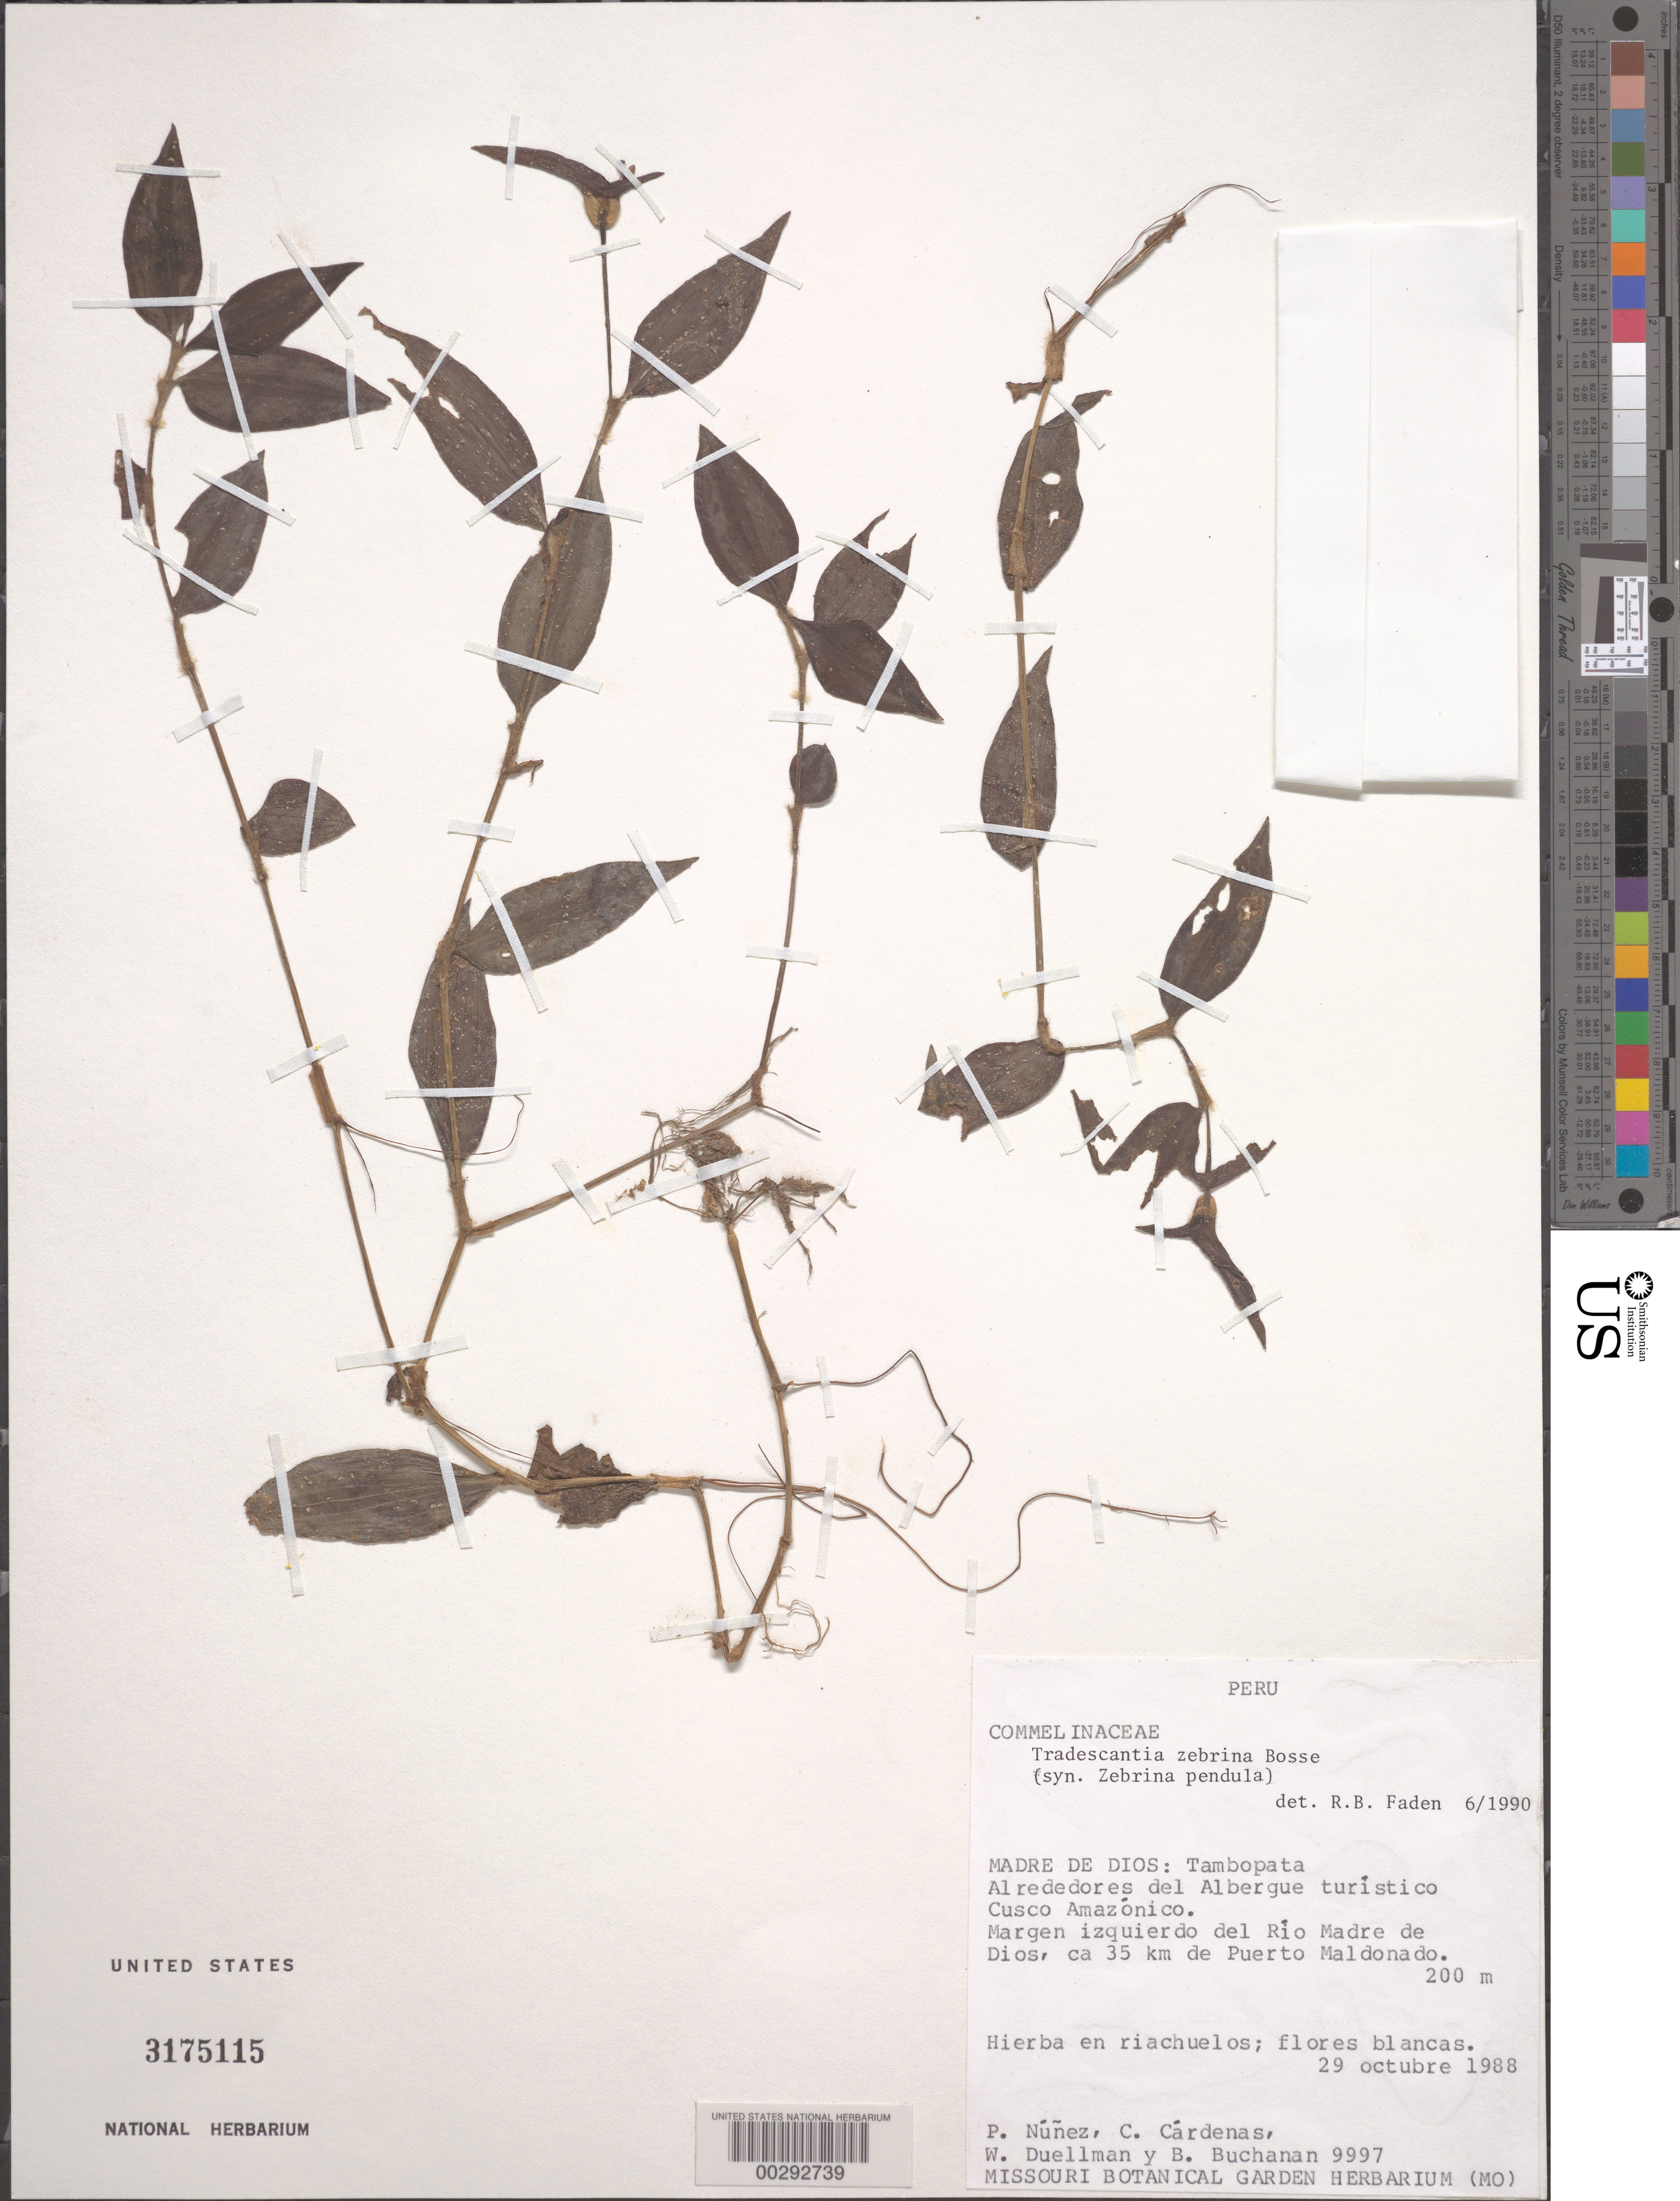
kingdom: Plantae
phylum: Tracheophyta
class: Liliopsida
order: Commelinales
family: Commelinaceae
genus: Tradescantia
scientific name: Tradescantia zebrina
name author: Bosse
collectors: P. Nuñez V., W. Duellman, B. Buchanan & C. Cardenas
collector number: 9997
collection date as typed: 29 Oct 1988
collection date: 1988-10-29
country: Peru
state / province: Madre de Dios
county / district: Tambopata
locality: Cusco amazonico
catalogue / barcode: US 3175115